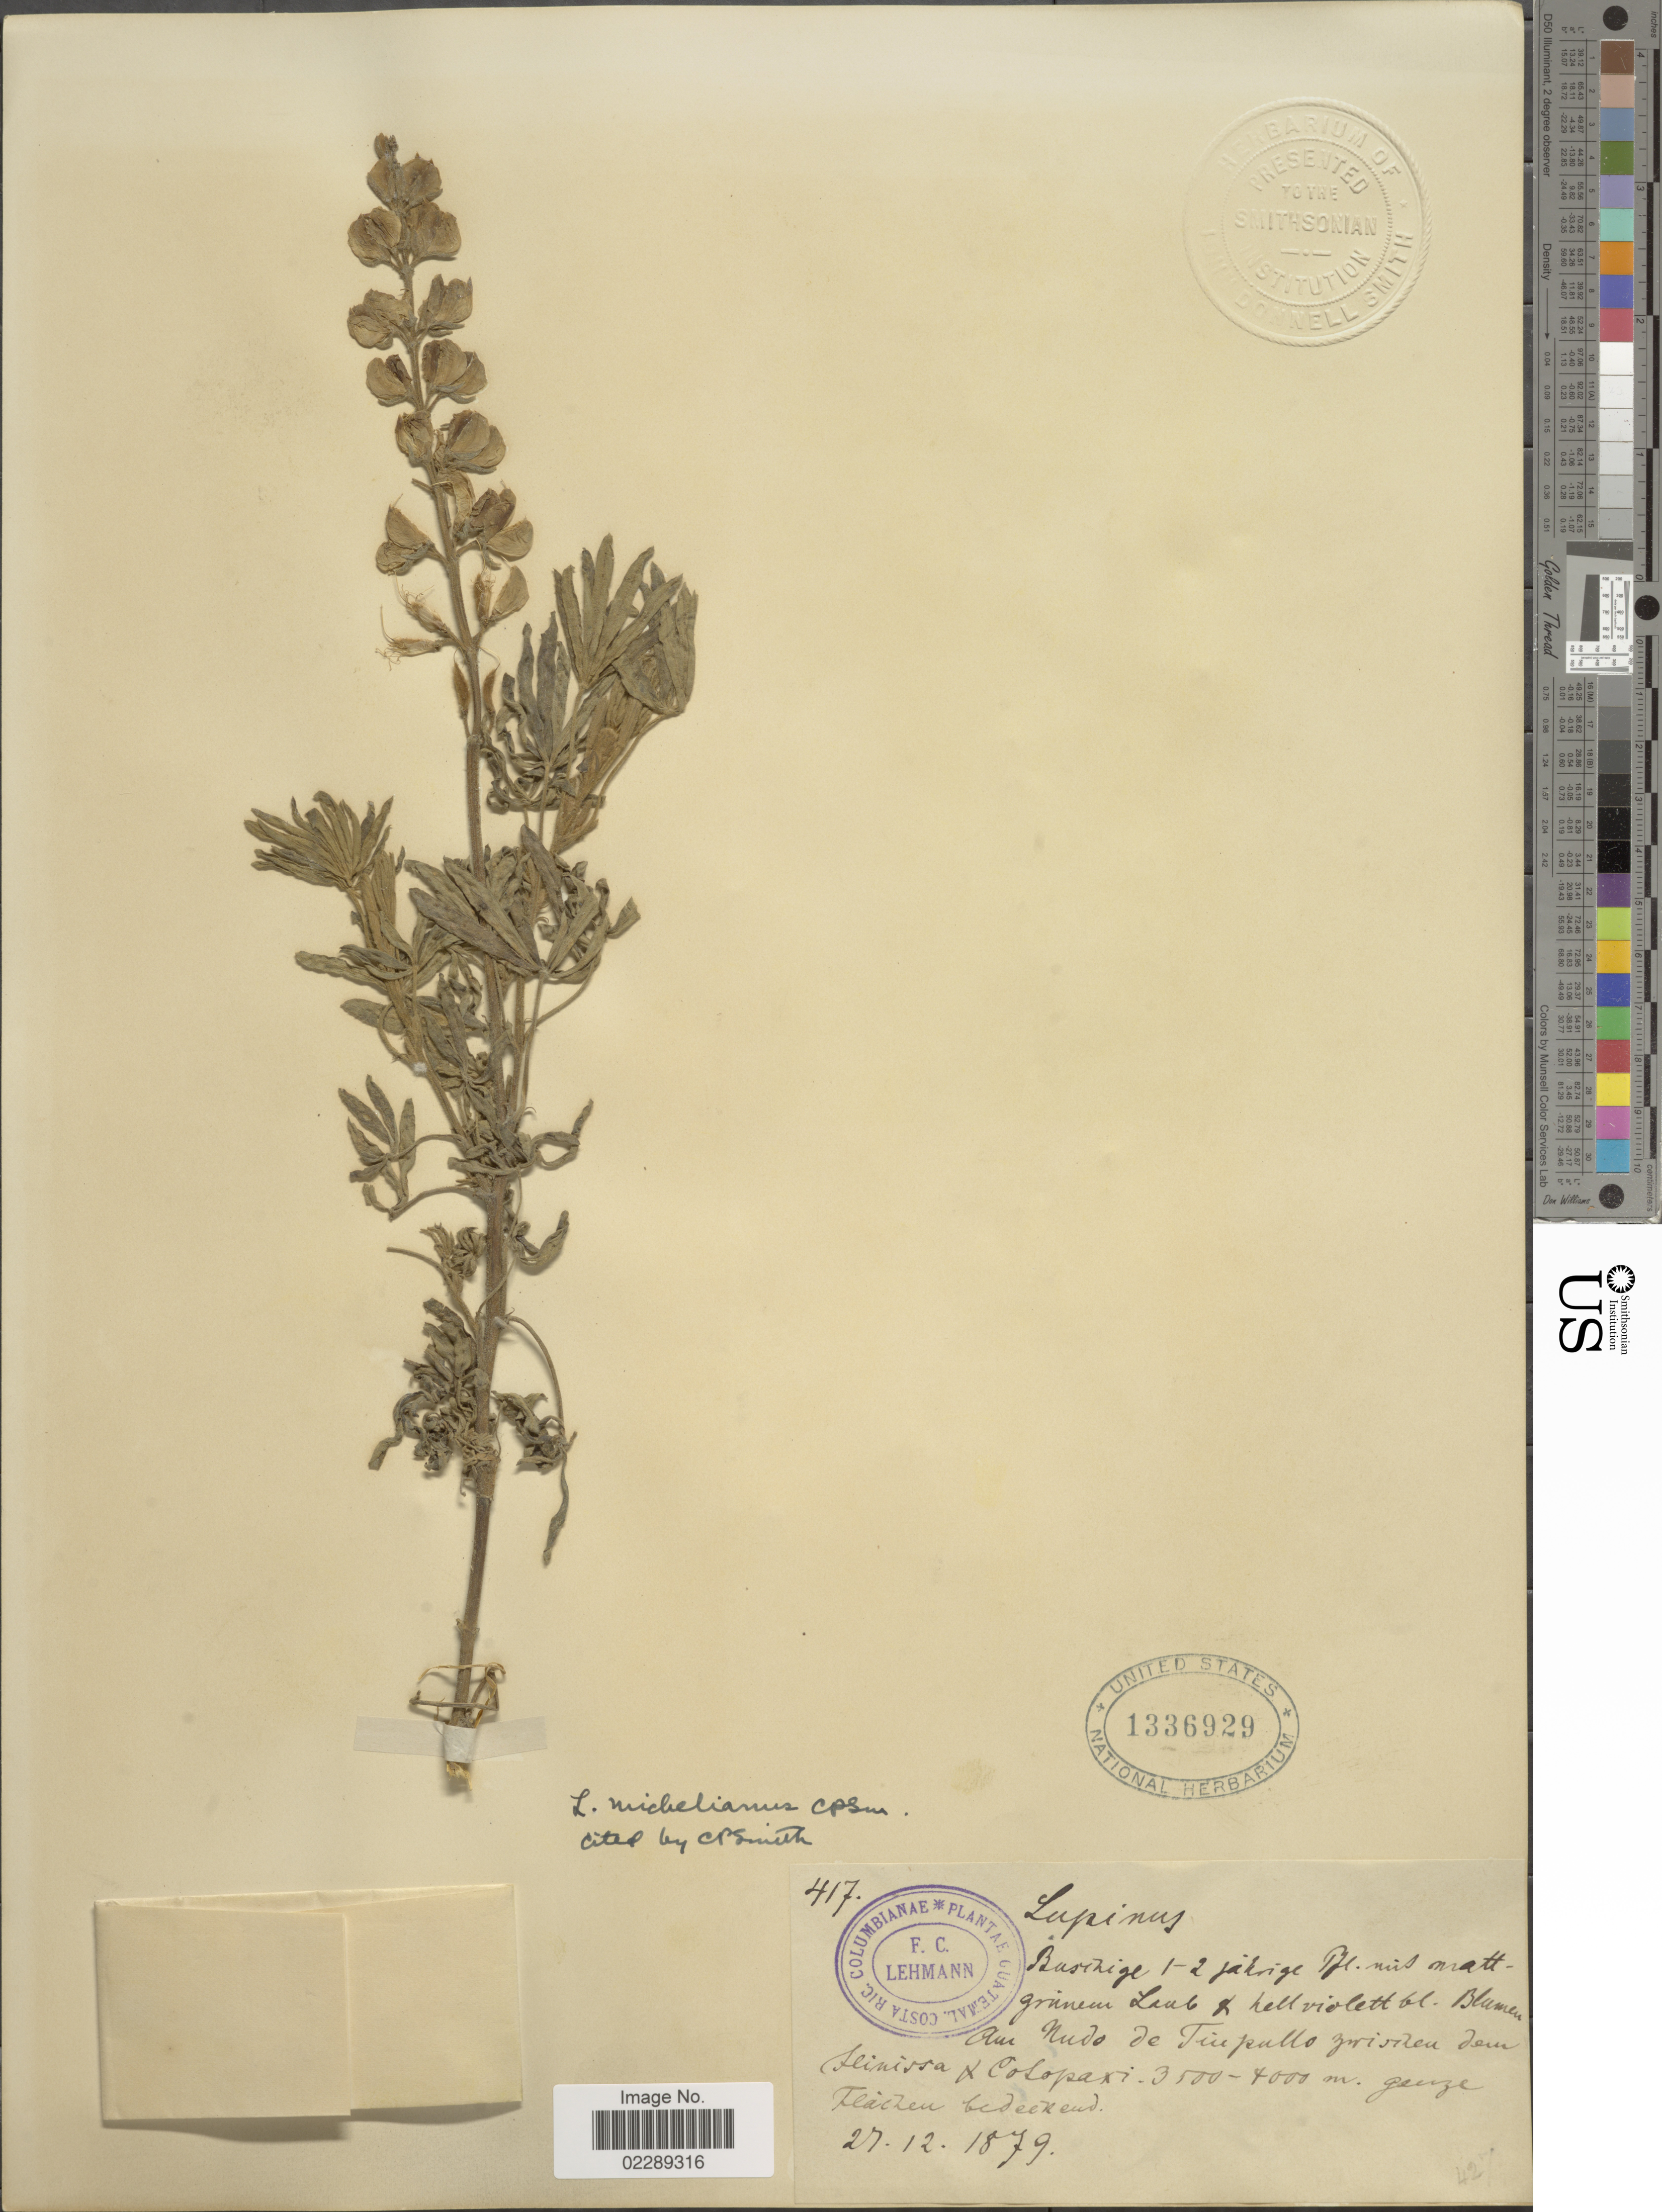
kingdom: Plantae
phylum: Tracheophyta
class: Magnoliopsida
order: Fabales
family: Fabaceae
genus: Lupinus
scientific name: Lupinus michelianus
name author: C.P. Sm.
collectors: F. C. Lehmann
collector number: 417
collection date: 1879-12-27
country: Ecuador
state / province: Cotopaxi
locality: Am Nudo de Tiupullo zwischen dem Seinissa [interpreted] & Cotopaxi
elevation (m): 3500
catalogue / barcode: US 1336929